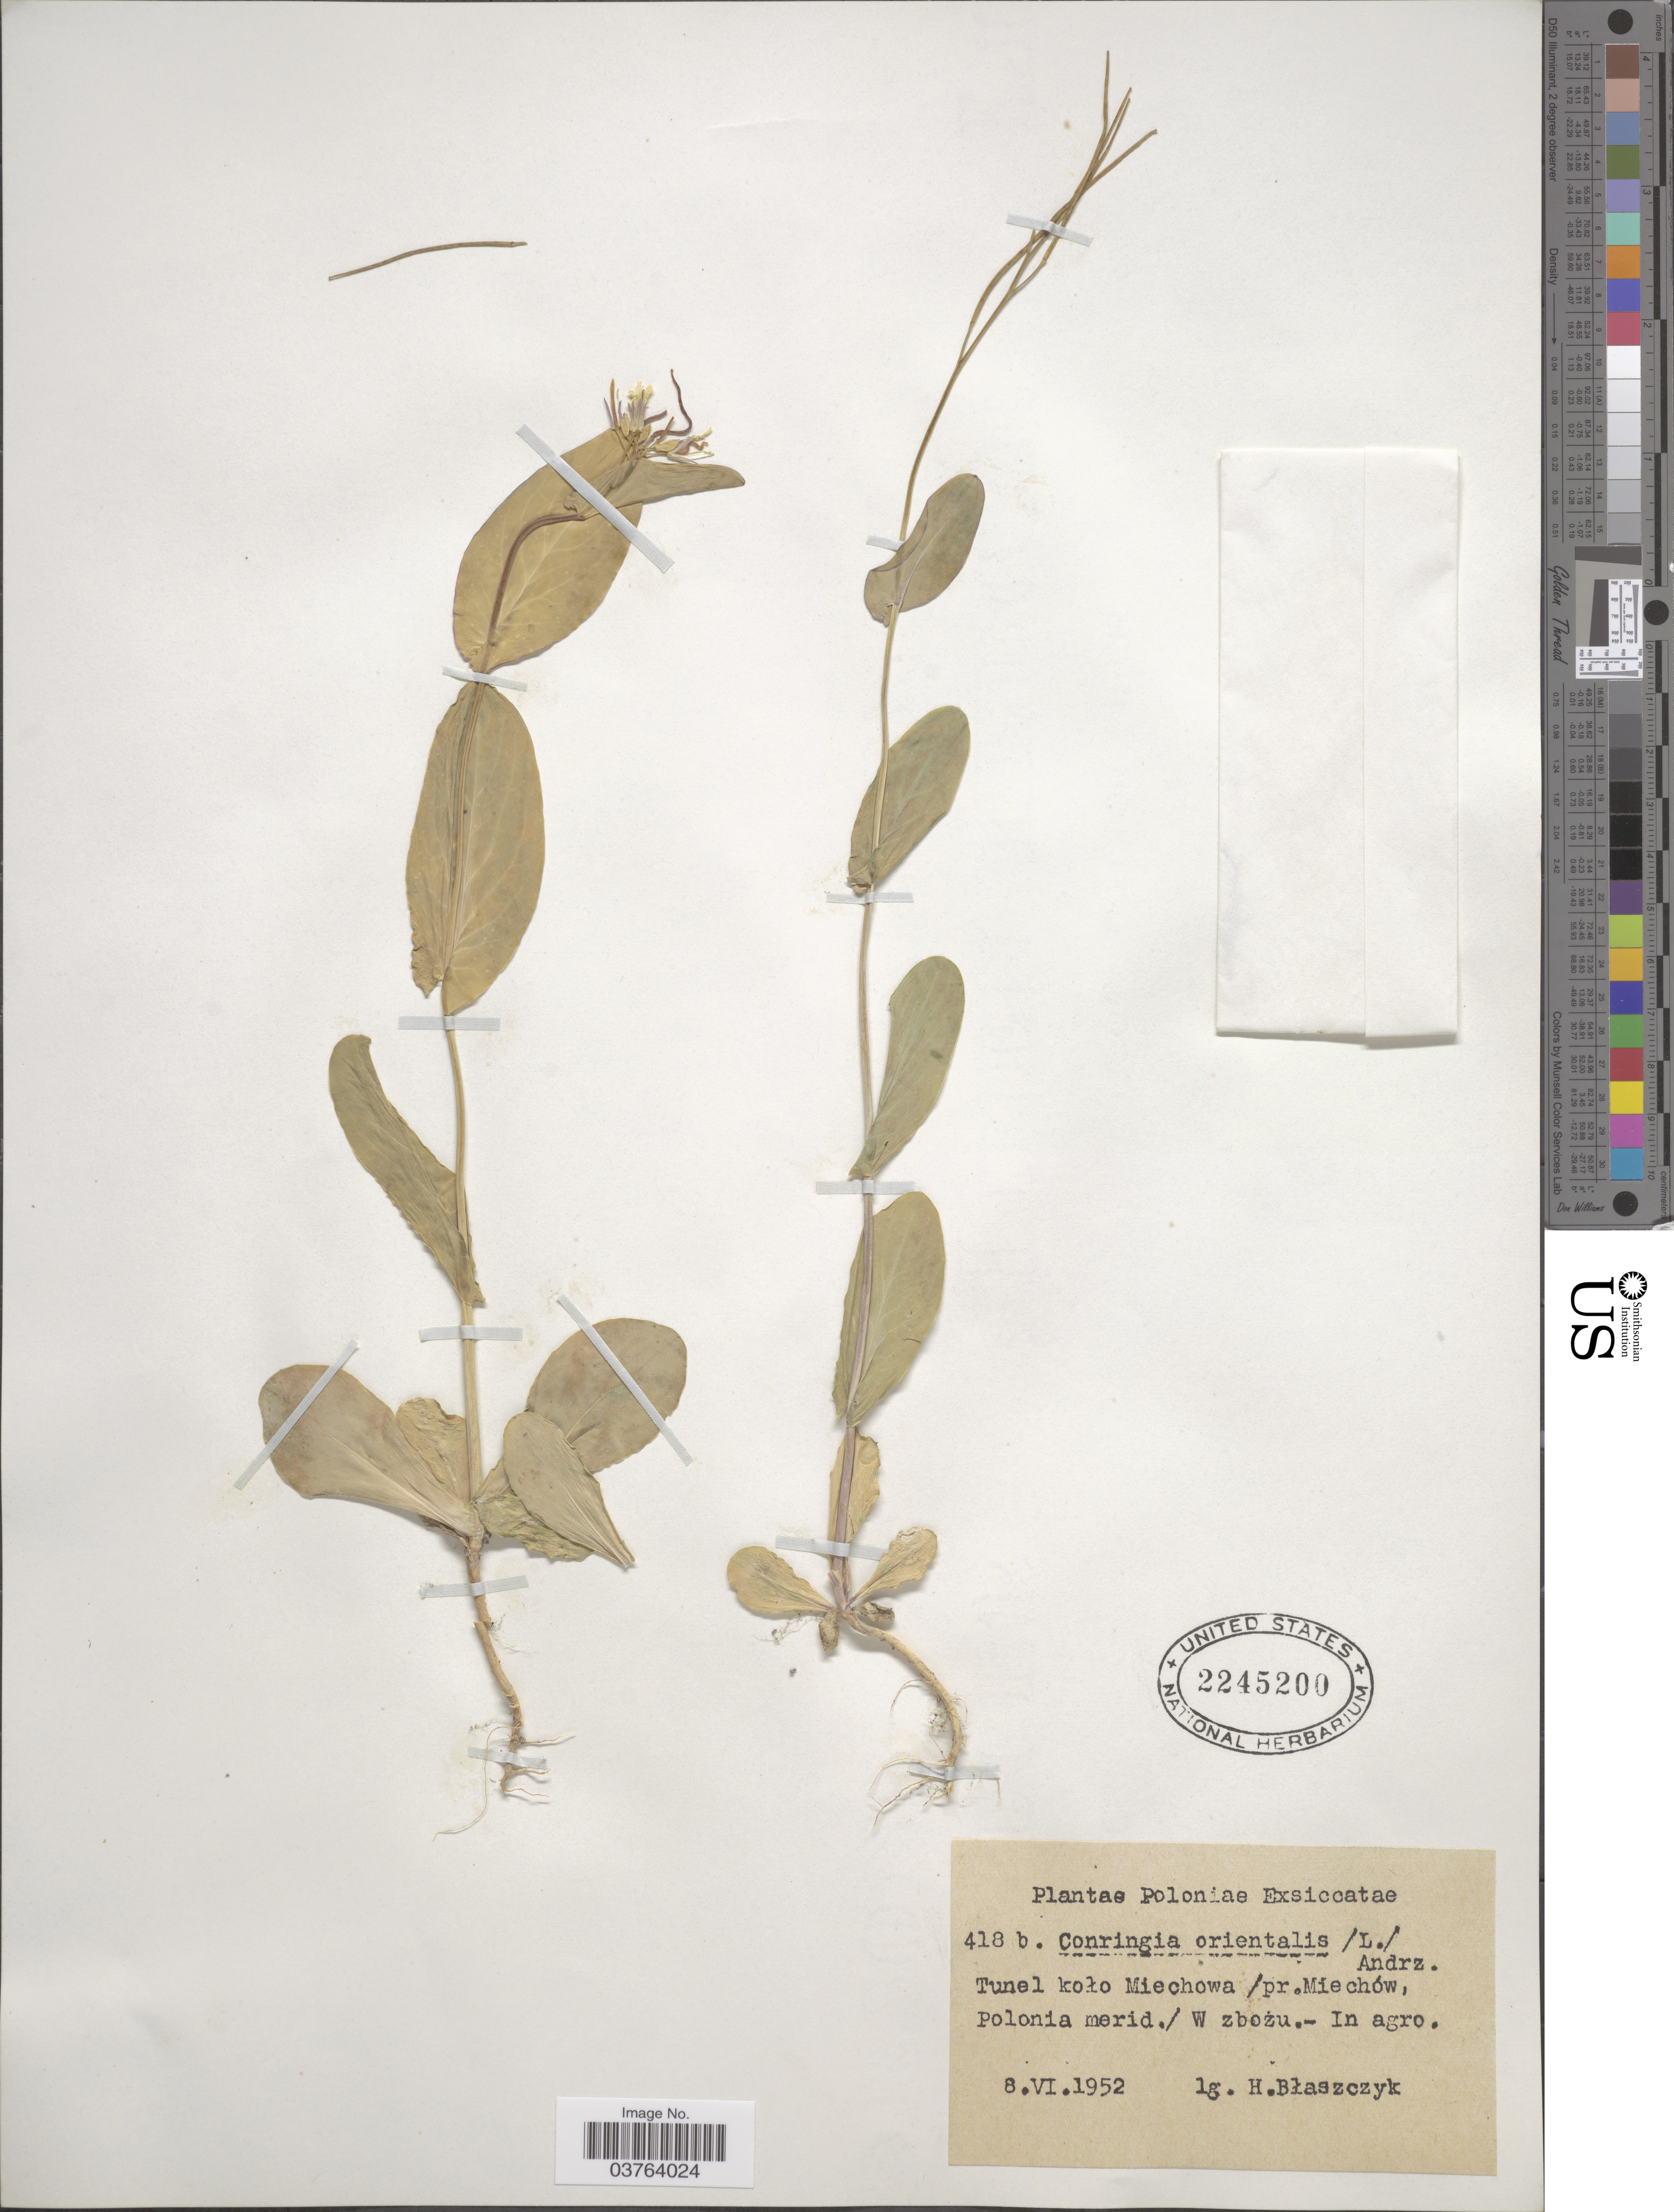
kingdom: Plantae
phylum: Tracheophyta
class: Magnoliopsida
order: Brassicales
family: Brassicaceae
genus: Conringia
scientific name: Conringia orientalis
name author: (L.) C. Presl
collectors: H. Blaszczyk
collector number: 418b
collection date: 1952-06-08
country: Poland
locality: Tunel koło Miechowa/ pr. Miechów, Polonia merid.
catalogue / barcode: US 2245200